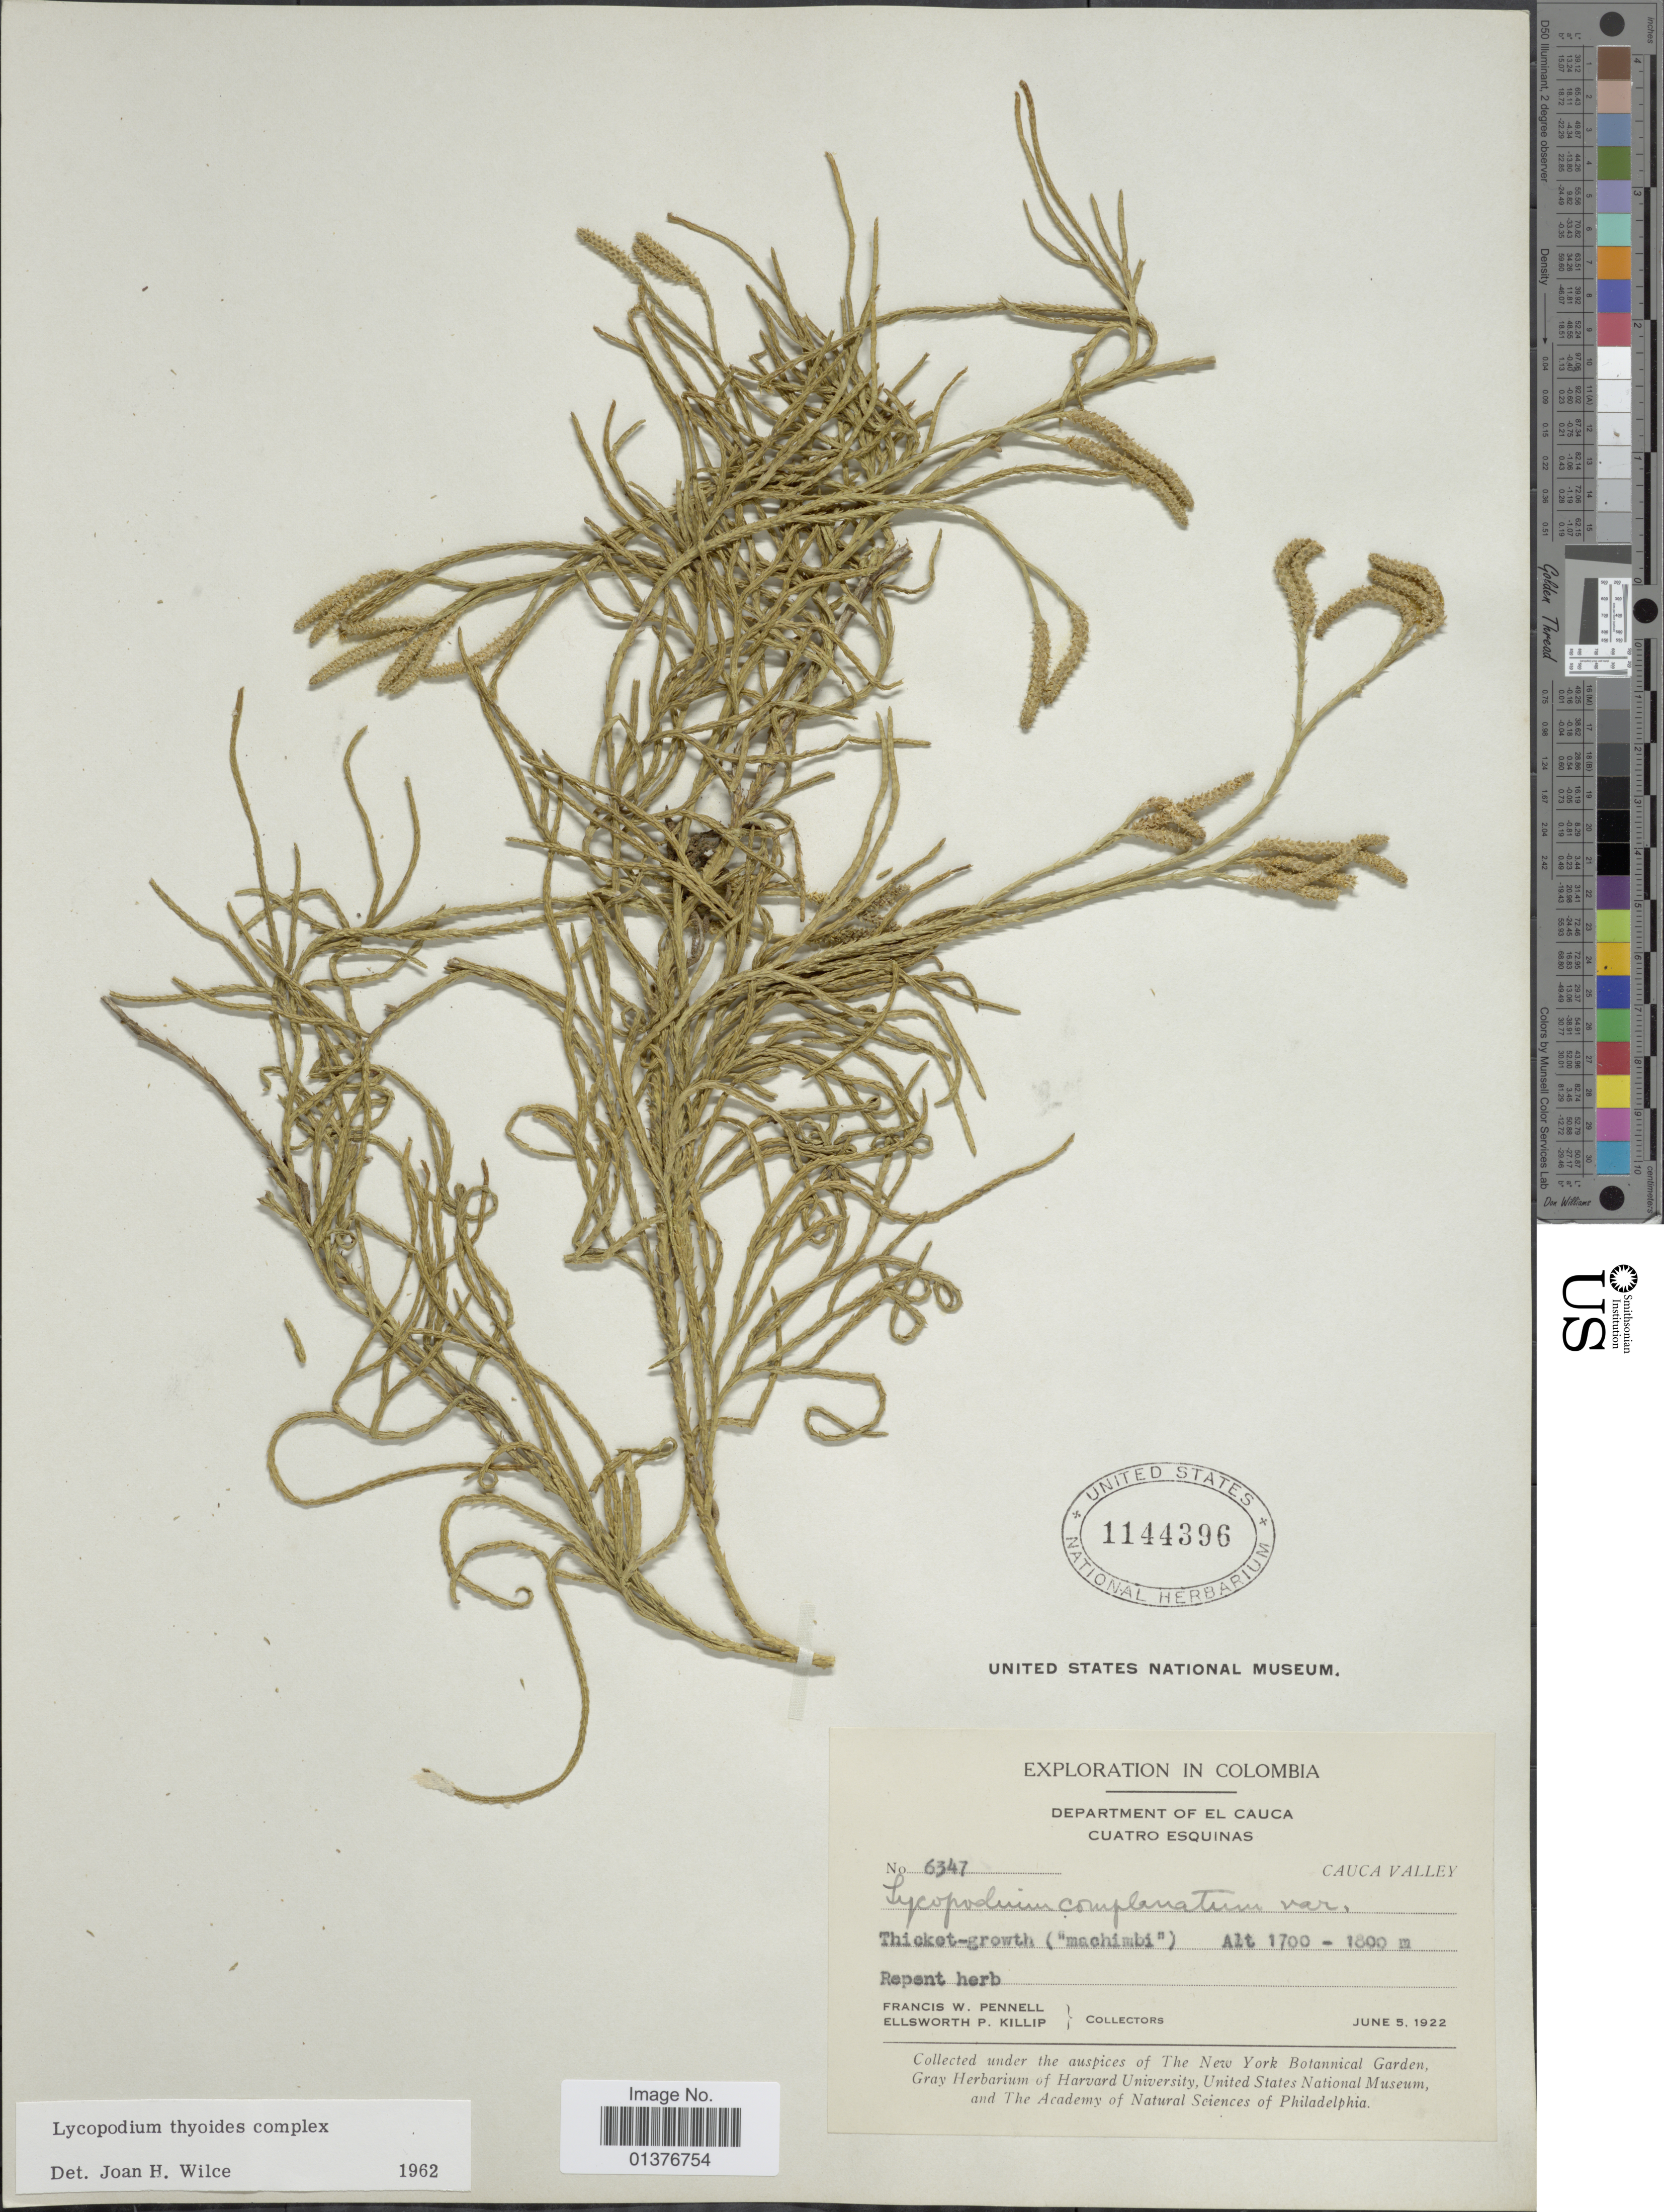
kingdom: Plantae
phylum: Tracheophyta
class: Lycopodiopsida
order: Lycopodiales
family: Lycopodiaceae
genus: Diphasiastrum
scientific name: Diphasiastrum thyoides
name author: (Humb. & Bonpl. ex Willd.) Holub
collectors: F. W. Pennell & E. P. Killip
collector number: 6347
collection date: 1922-06-05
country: Colombia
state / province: Cauca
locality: Cuatro Esquinas, thicket-growth(machimbi)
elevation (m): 1700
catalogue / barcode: US 1144396